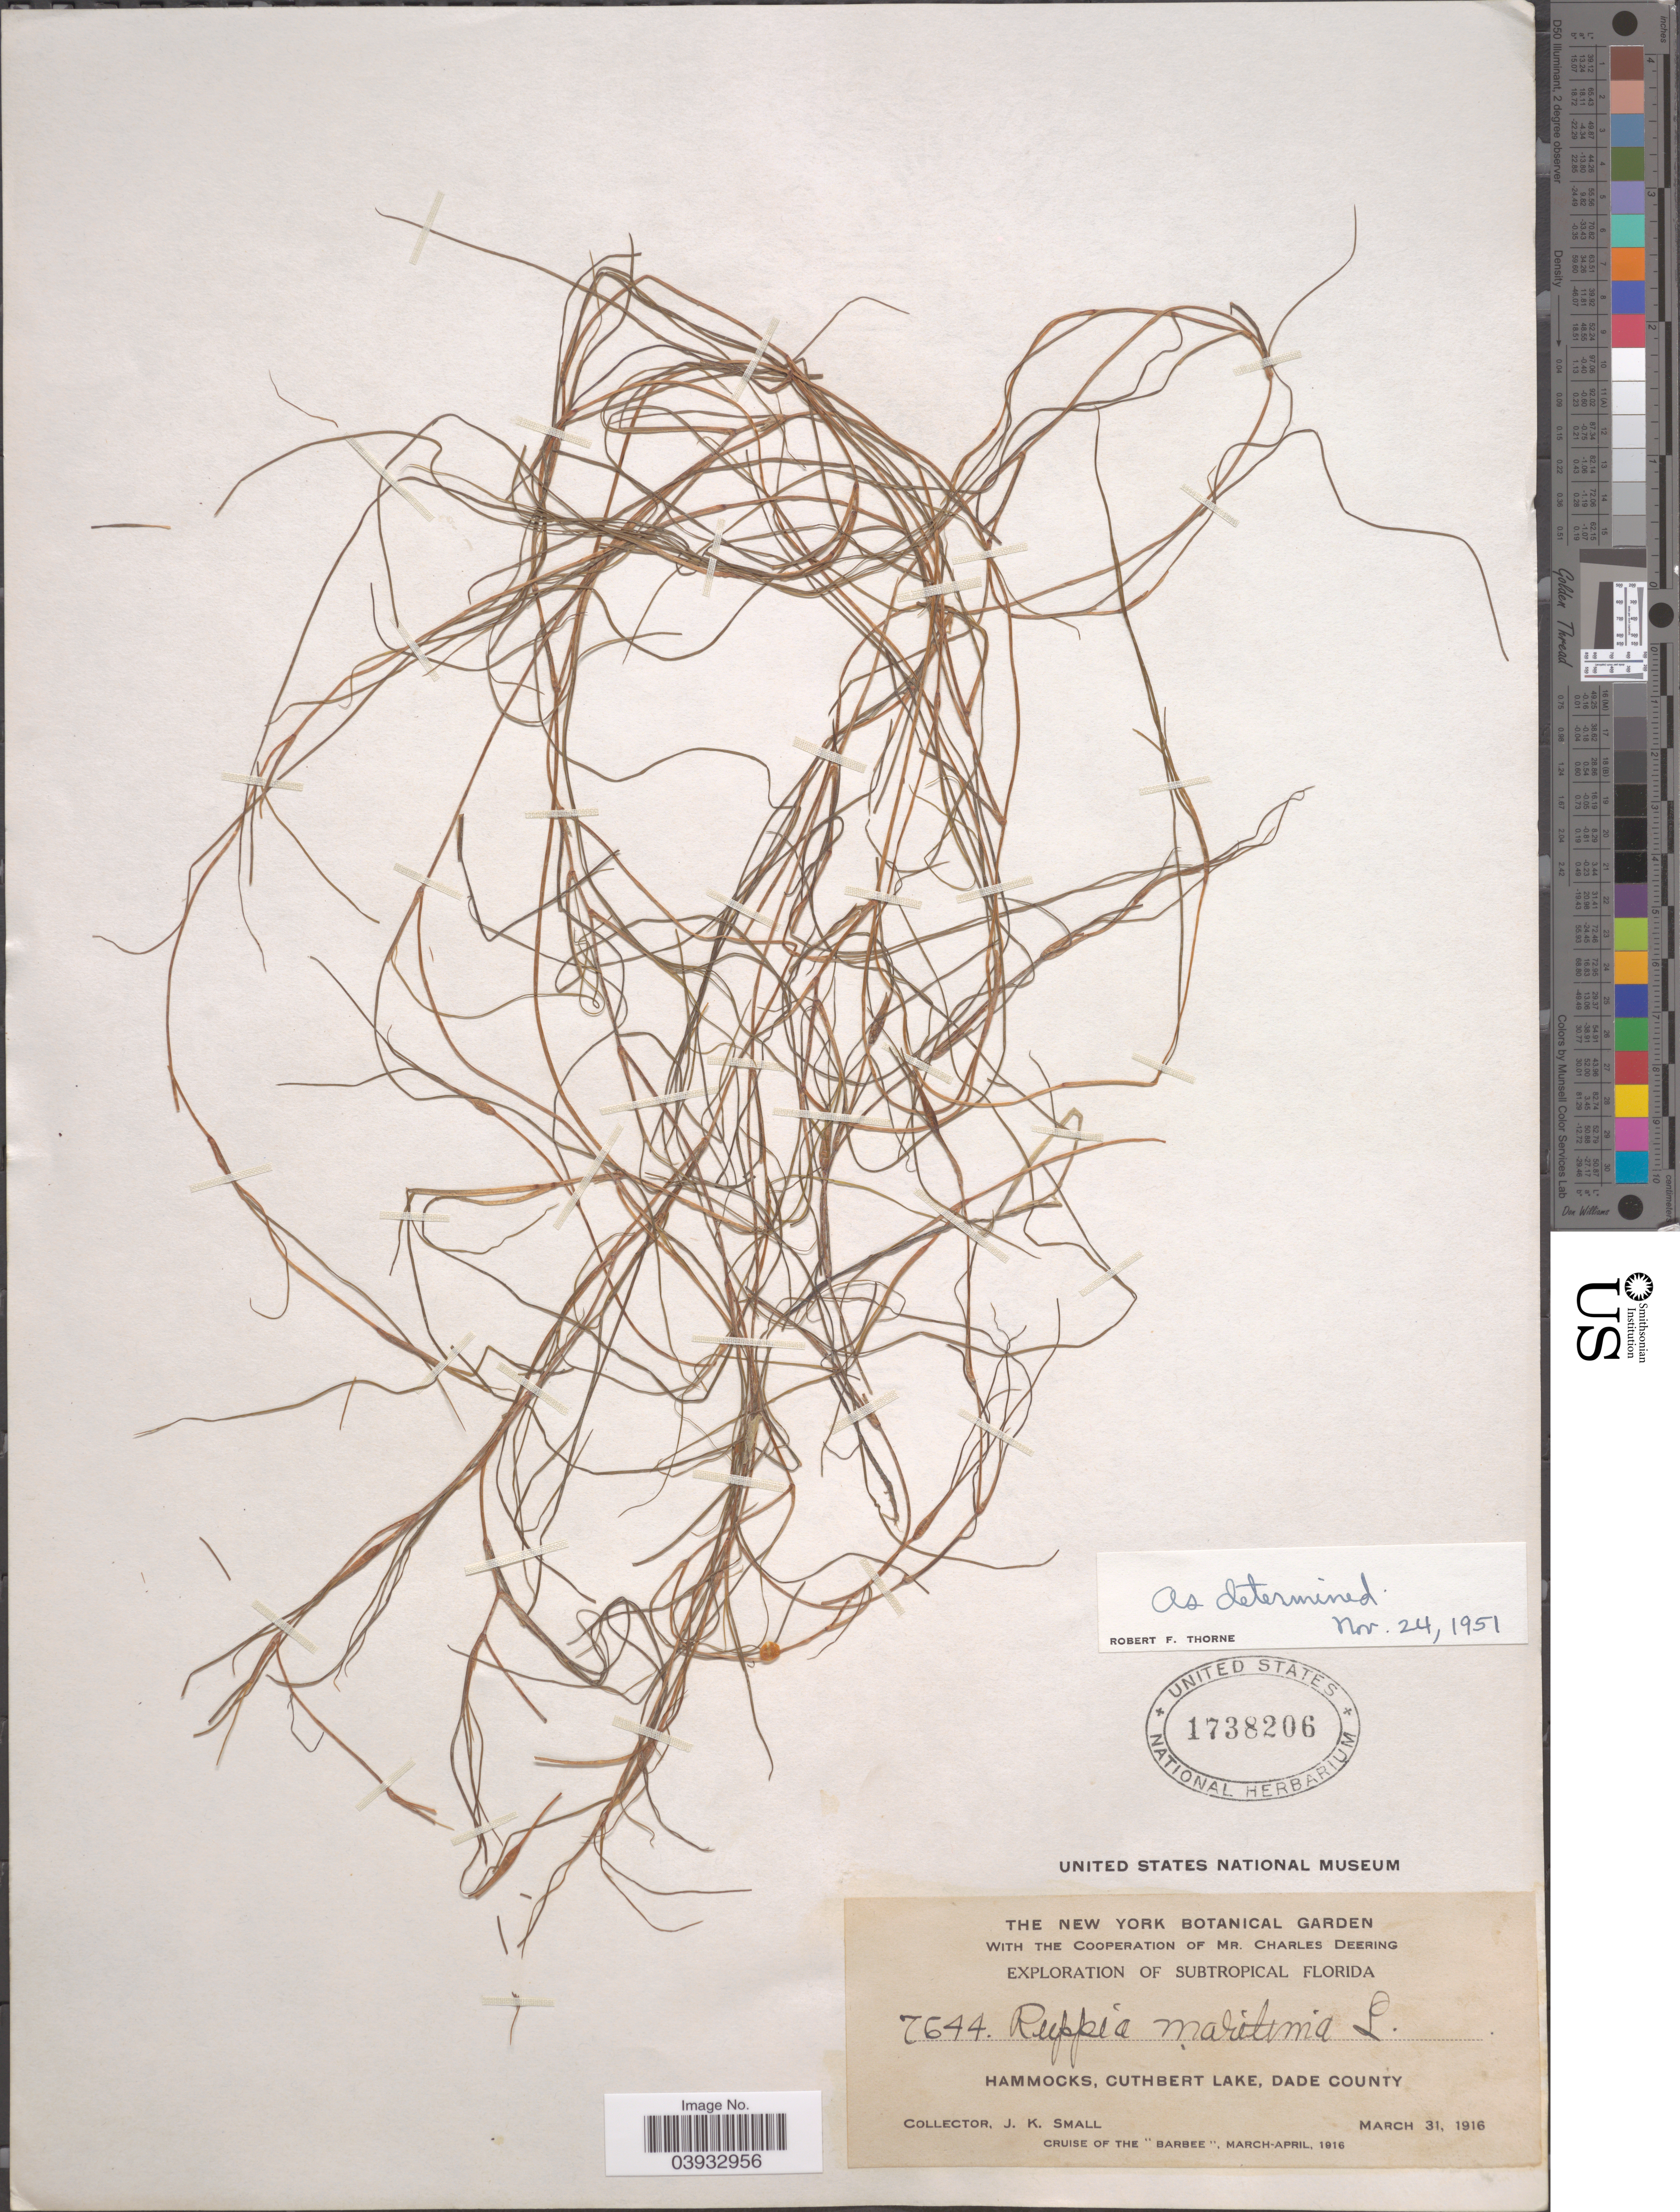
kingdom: Plantae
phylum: Tracheophyta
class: Liliopsida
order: Alismatales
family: Ruppiaceae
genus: Ruppia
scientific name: Ruppia maritima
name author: L.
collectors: J. K. Small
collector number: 7644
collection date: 1916-03-31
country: United States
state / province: Florida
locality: Subtropical Florida. Hammocks, Cuthbert Lake, Dade County.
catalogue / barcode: US 1738206